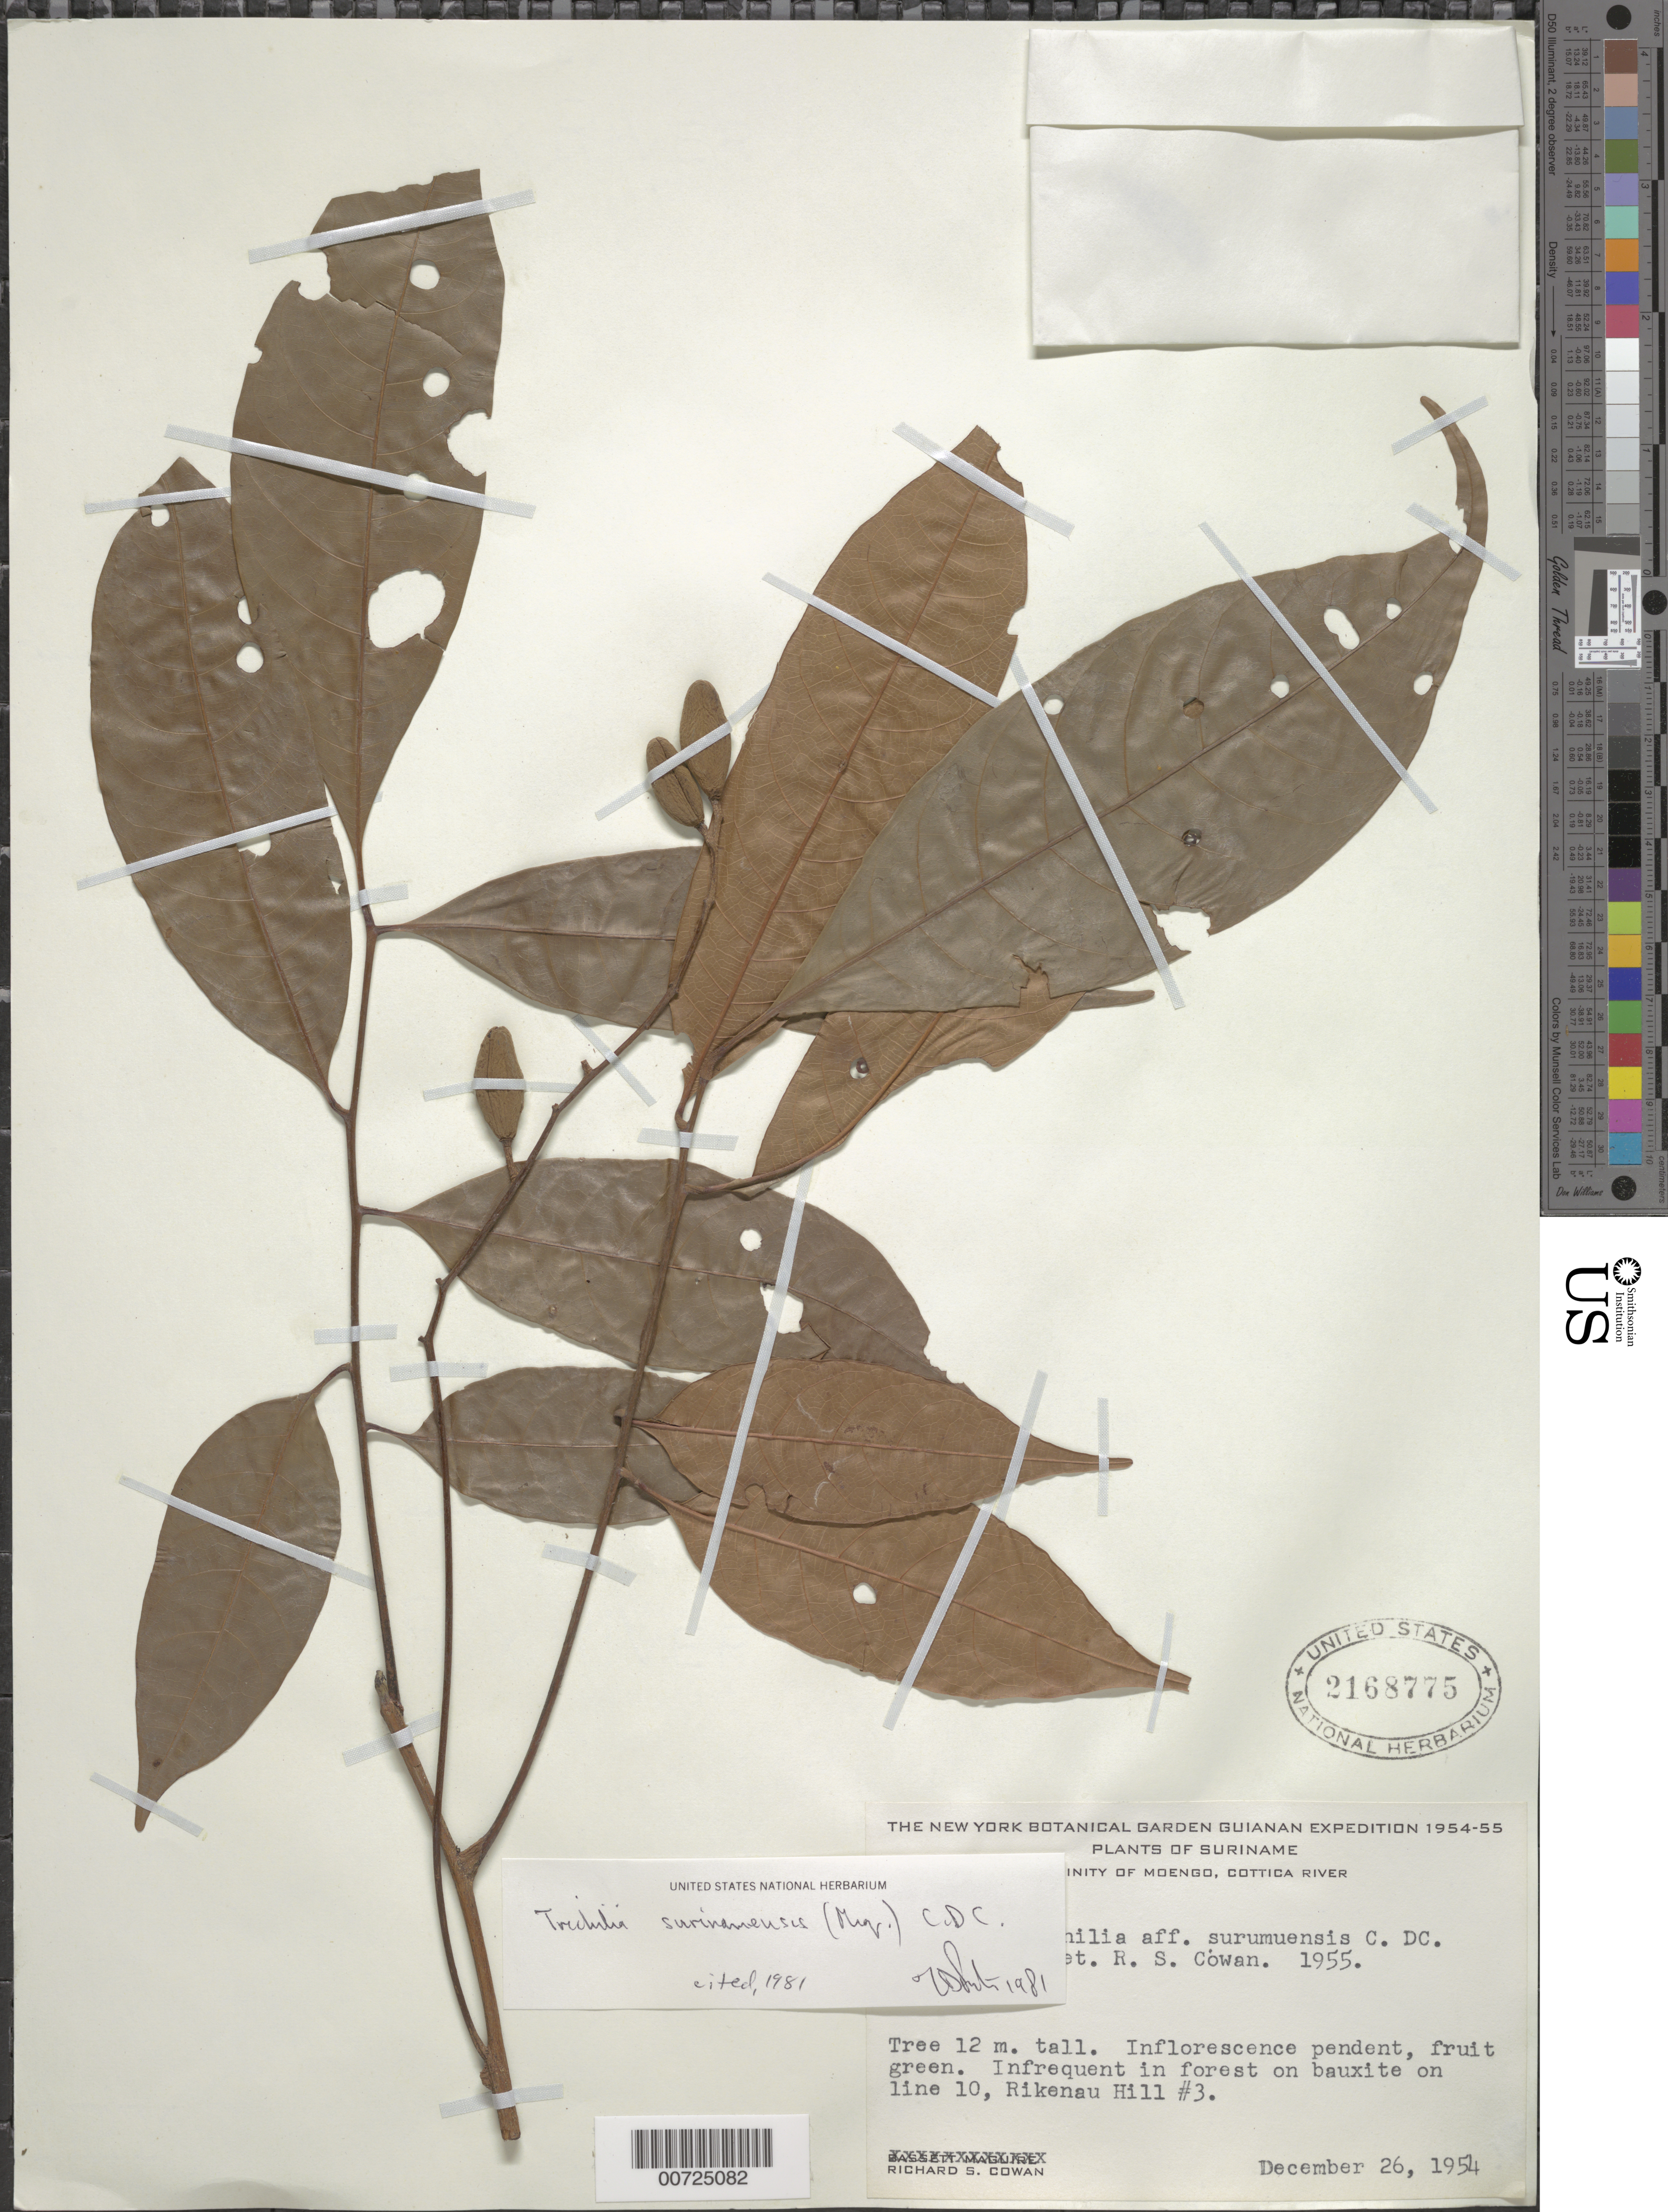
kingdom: Plantae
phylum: Tracheophyta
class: Magnoliopsida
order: Sapindales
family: Meliaceae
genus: Trichilia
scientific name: Trichilia surinamensis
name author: (Miq.) C. DC.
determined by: Pennington, T. D., (K)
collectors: R. S. Cowan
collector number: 38977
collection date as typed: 26-Dec-54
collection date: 1954-12-26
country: Suriname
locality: Cottica R., vic. of Moengo, Rikenau Hill #3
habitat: Forest on bauxite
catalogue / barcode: US 2168775